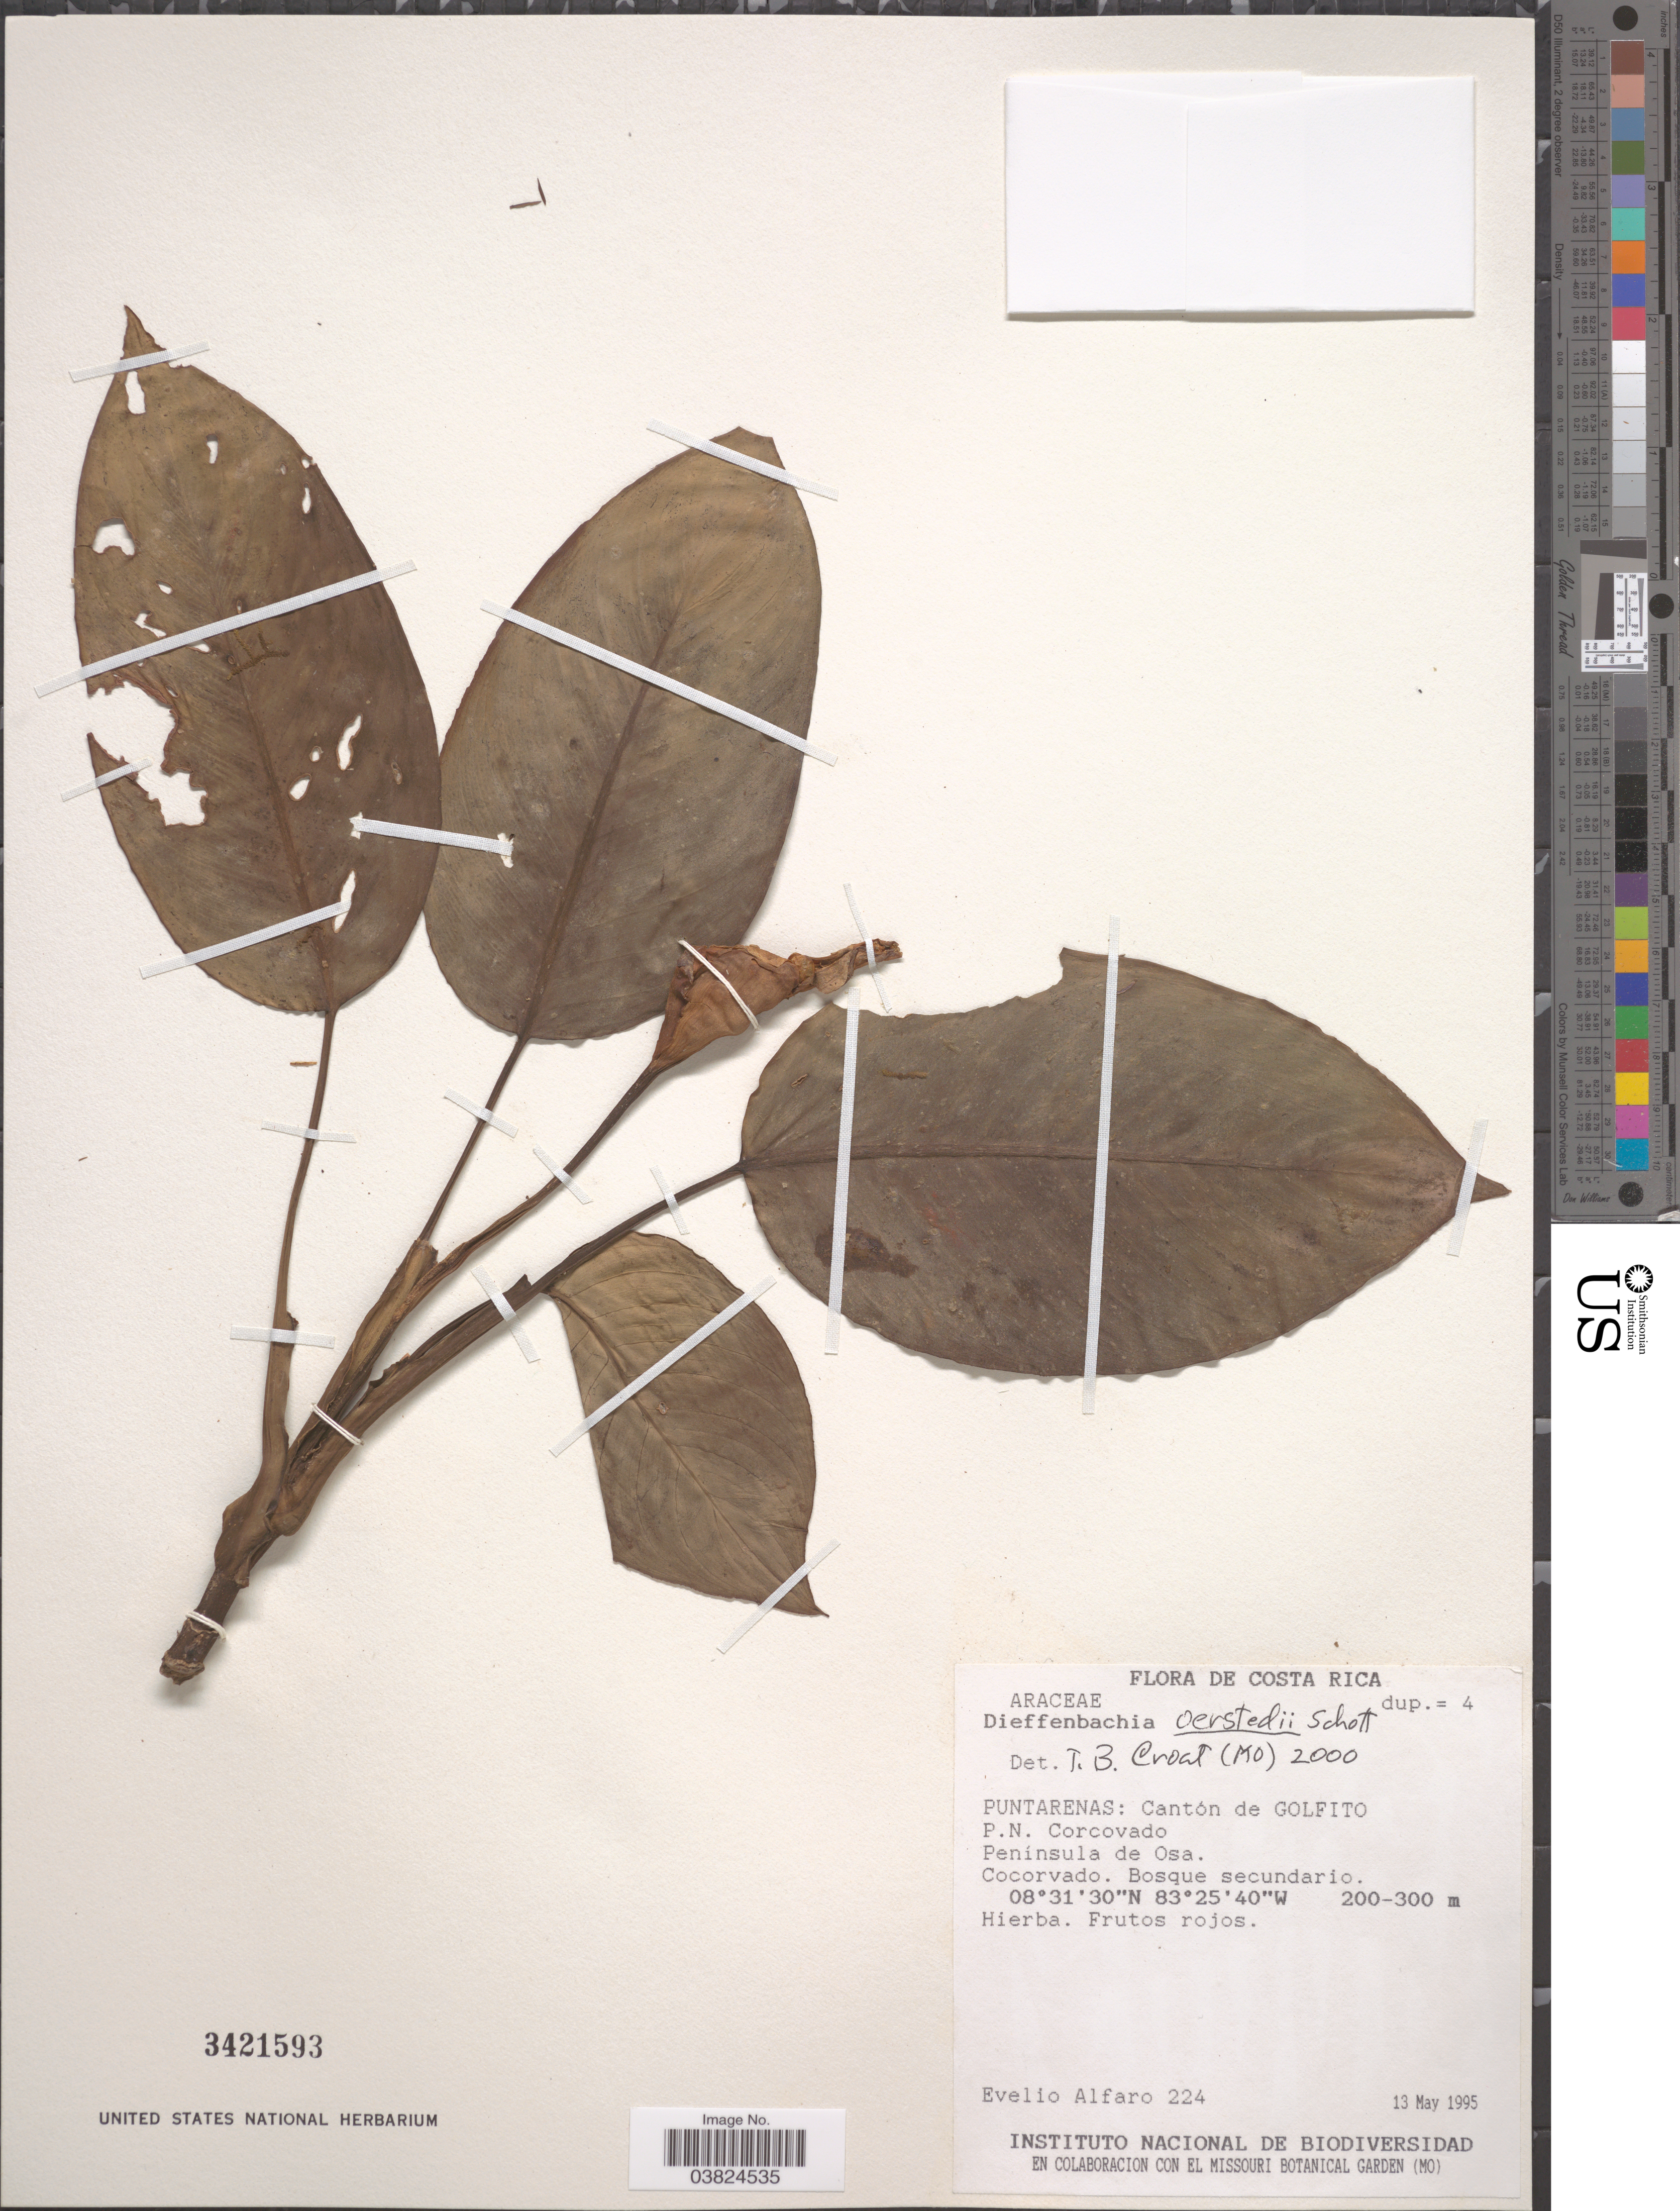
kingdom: Plantae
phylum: Tracheophyta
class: Liliopsida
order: Alismatales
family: Araceae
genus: Dieffenbachia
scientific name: Dieffenbachia oerstedii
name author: Schott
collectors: E. Alfaro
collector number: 224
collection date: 1995-05-13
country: Costa Rica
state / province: Puntarenas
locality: Cantón de Golfito. P.N. Corcovado. Peninsula de Osa.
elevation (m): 200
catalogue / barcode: US 3421593